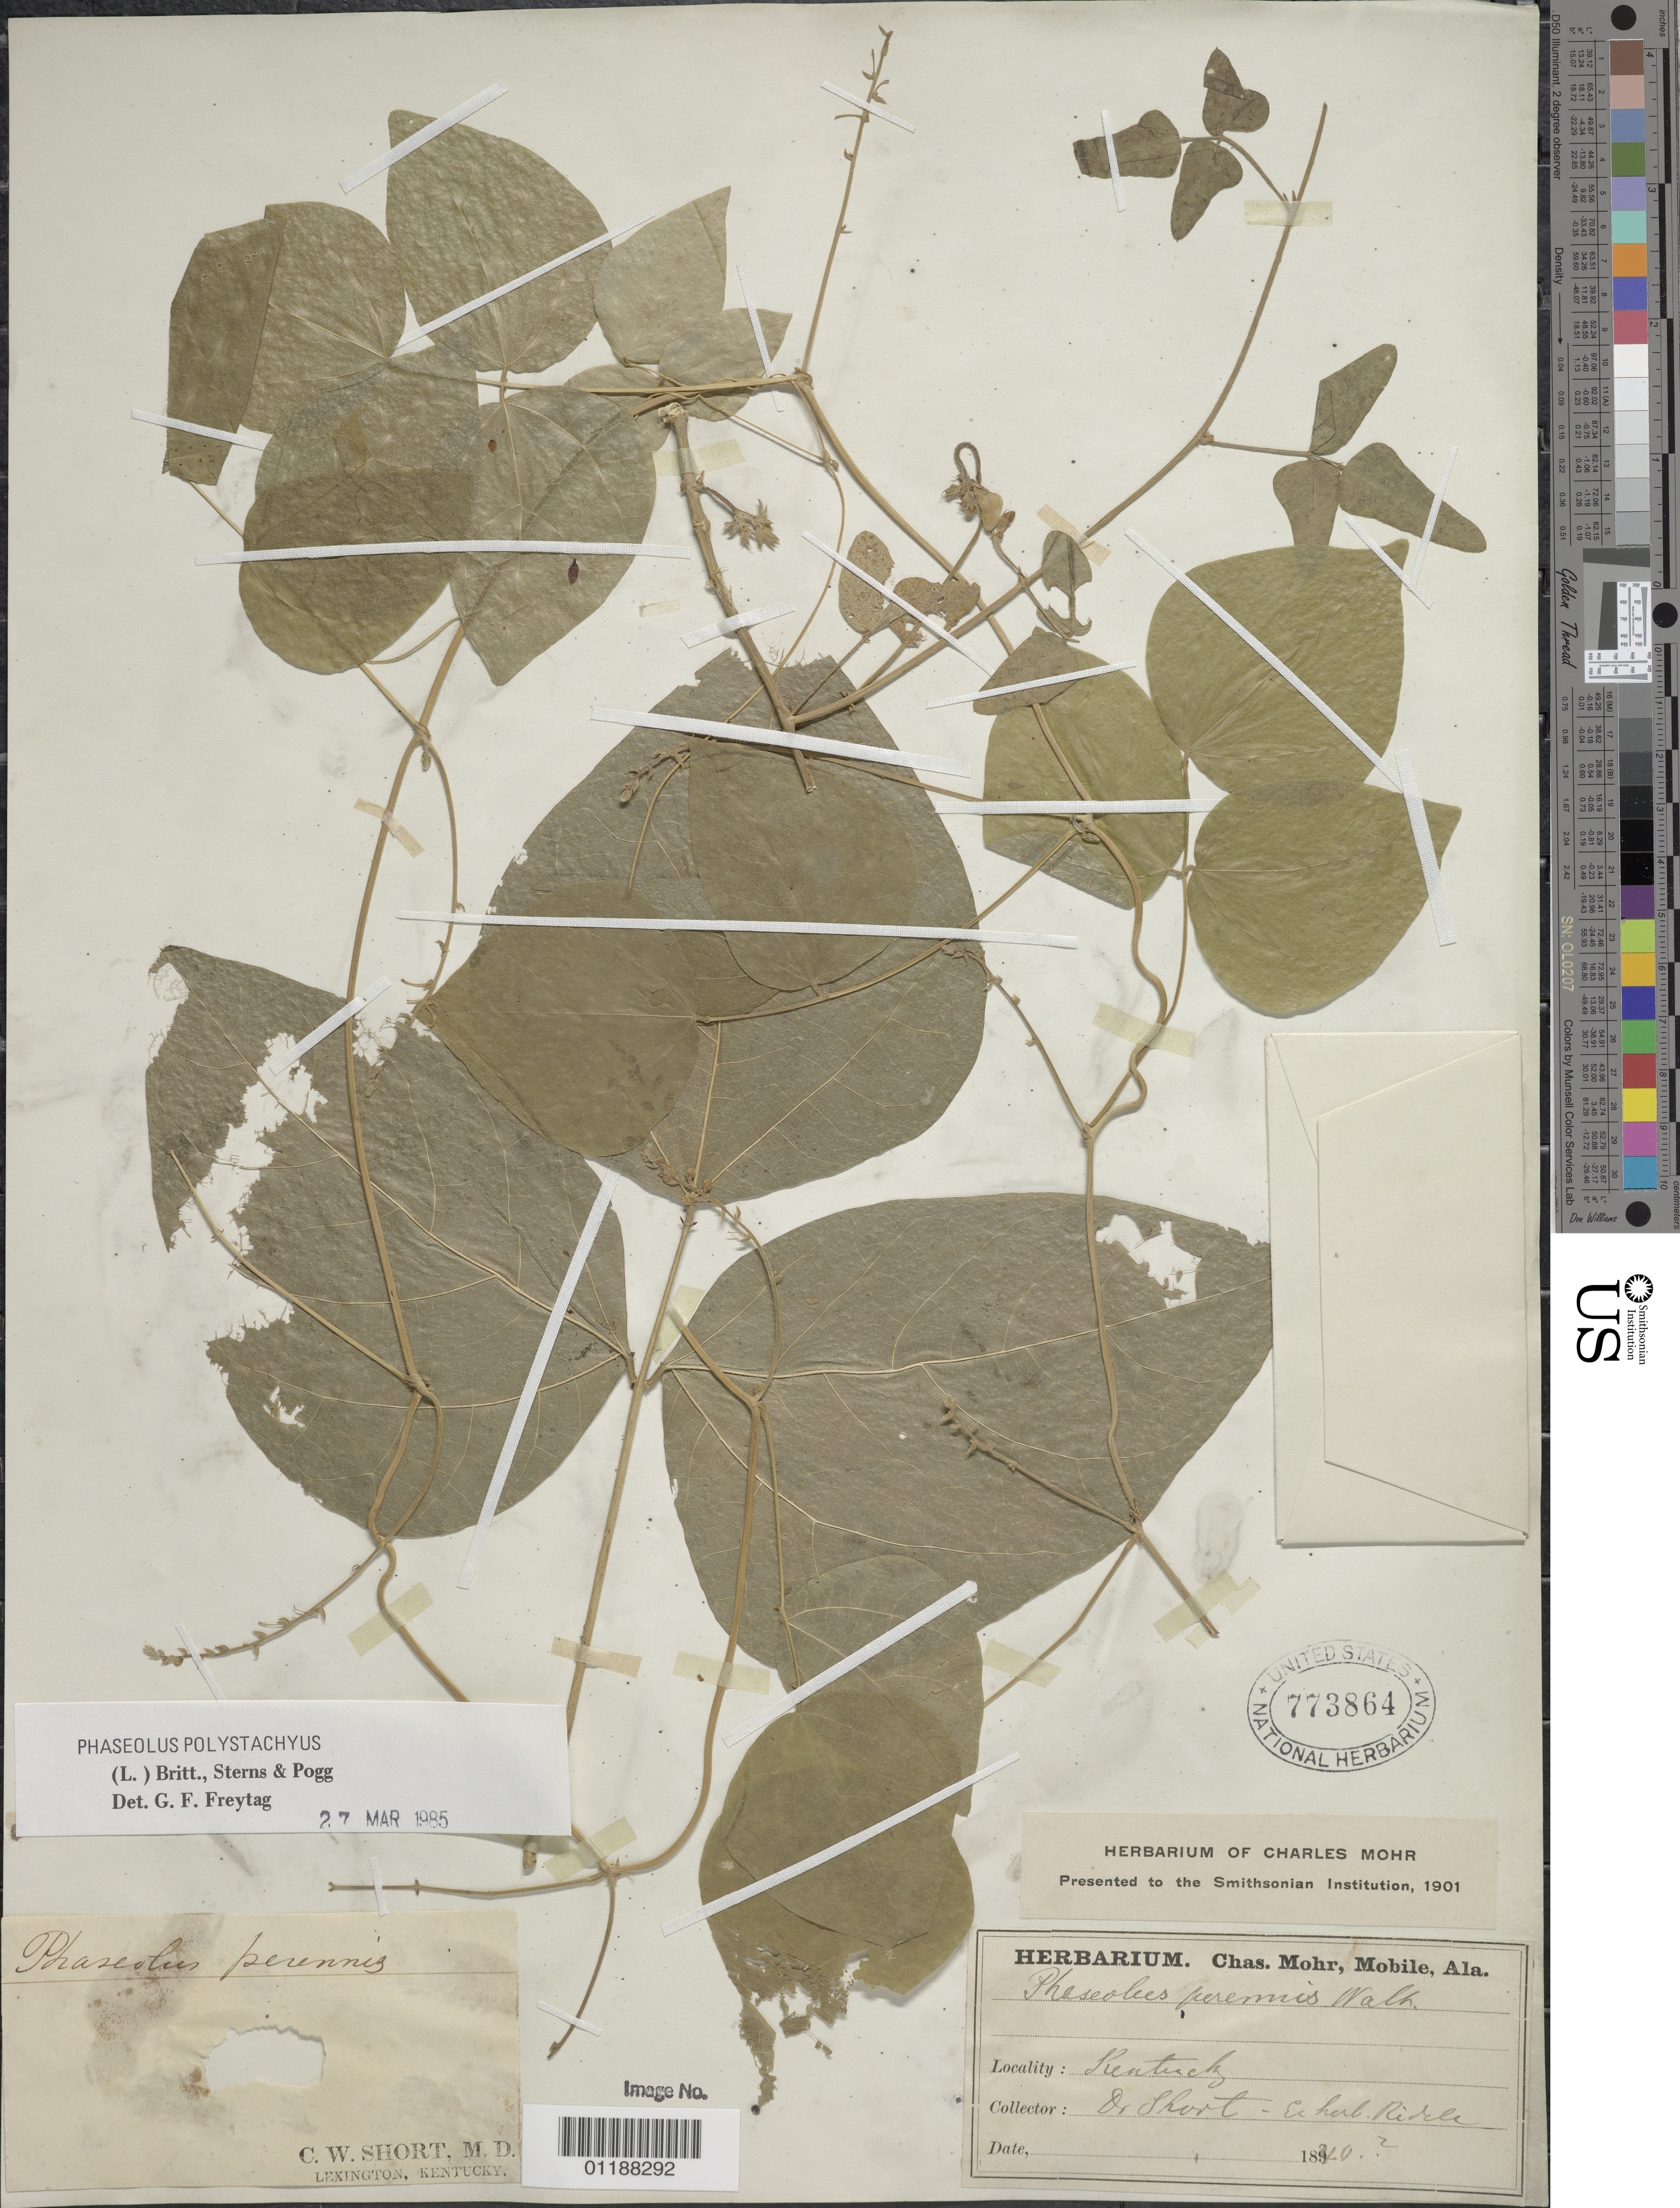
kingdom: Plantae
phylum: Tracheophyta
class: Magnoliopsida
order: Fabales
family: Fabaceae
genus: Phaseolus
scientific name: Phaseolus polystachios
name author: (L.) Britton, Stearns & Poggenb.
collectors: C. W. Short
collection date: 1840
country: United States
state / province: Kentucky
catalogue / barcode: US 773864